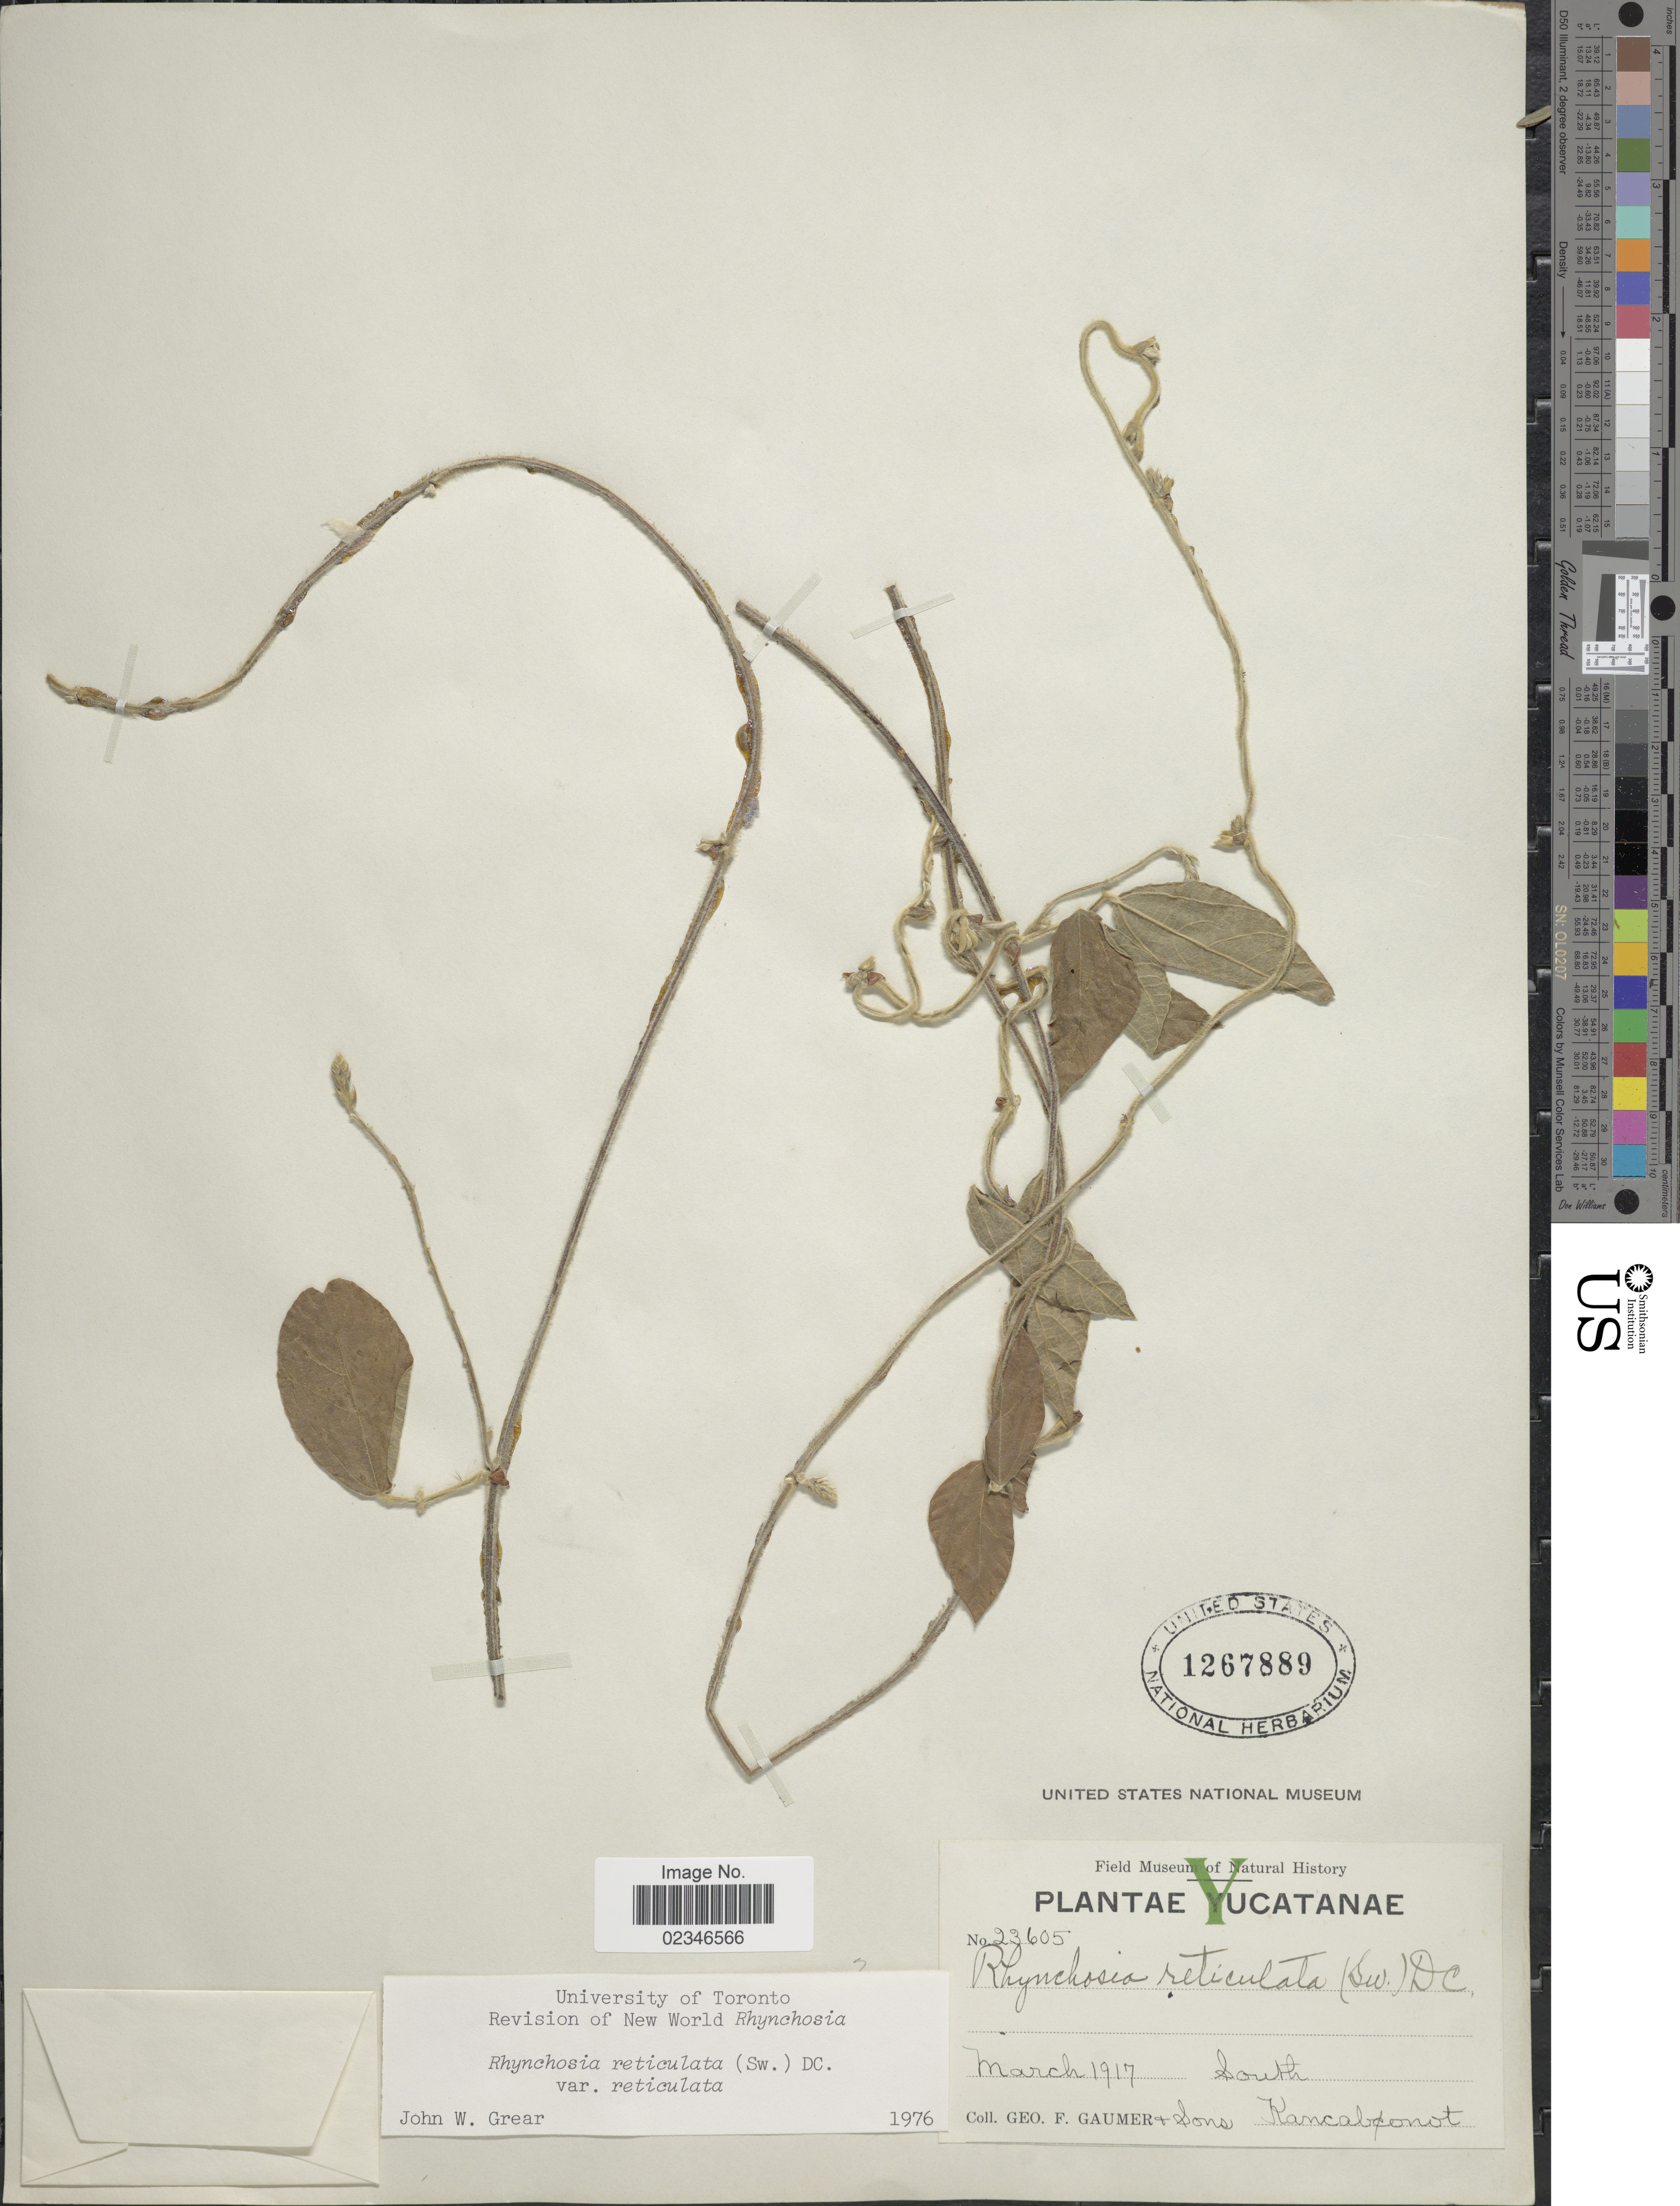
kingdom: Plantae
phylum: Tracheophyta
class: Magnoliopsida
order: Fabales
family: Fabaceae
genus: Rhynchosia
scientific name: Rhynchosia reticulata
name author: (Sw.) DC.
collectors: G. F. Gaumer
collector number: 23605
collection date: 1917-03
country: Mexico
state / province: Yucatán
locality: South, Kancabonot, Yucatanae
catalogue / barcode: US 1267889